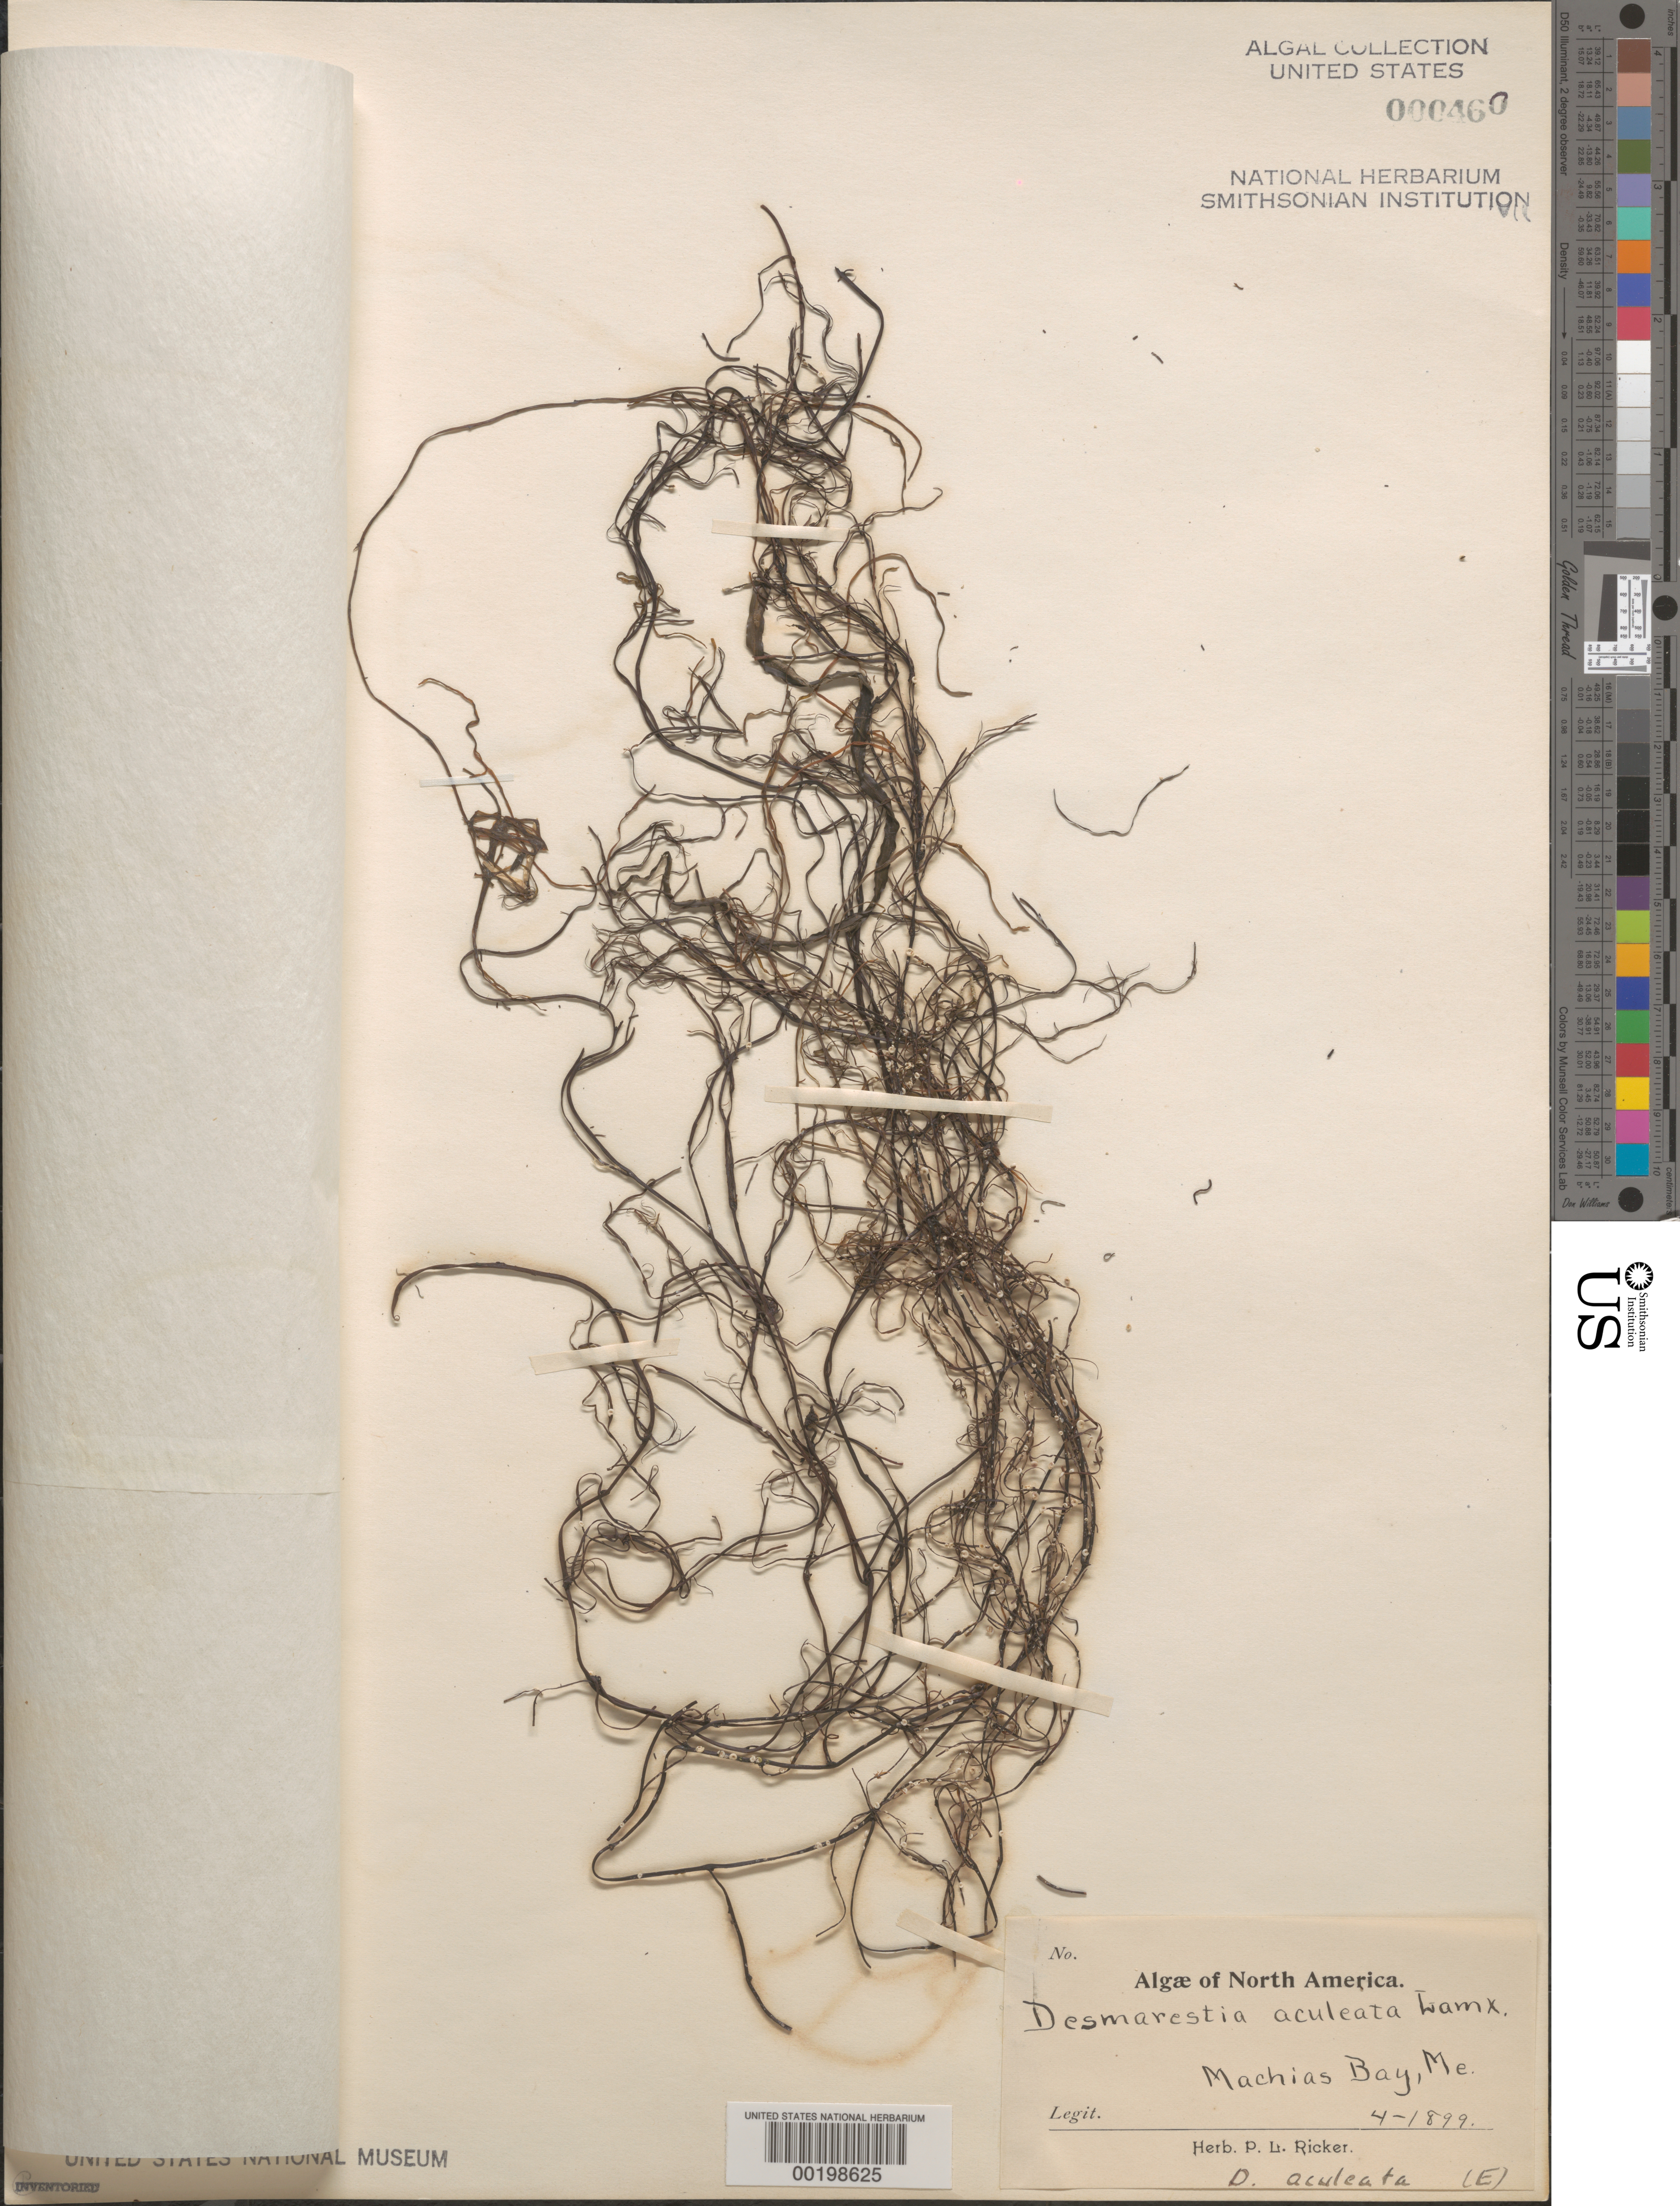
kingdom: Chromista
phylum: Ochrophyta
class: Phaeophyceae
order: Desmarestiales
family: Desmarestiaceae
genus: Desmarestia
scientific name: Desmarestia aculeata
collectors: P. Ricker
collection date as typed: Apr 1899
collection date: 1899-04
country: United States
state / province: Maine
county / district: Washington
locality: Machias Bay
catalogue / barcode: US 460